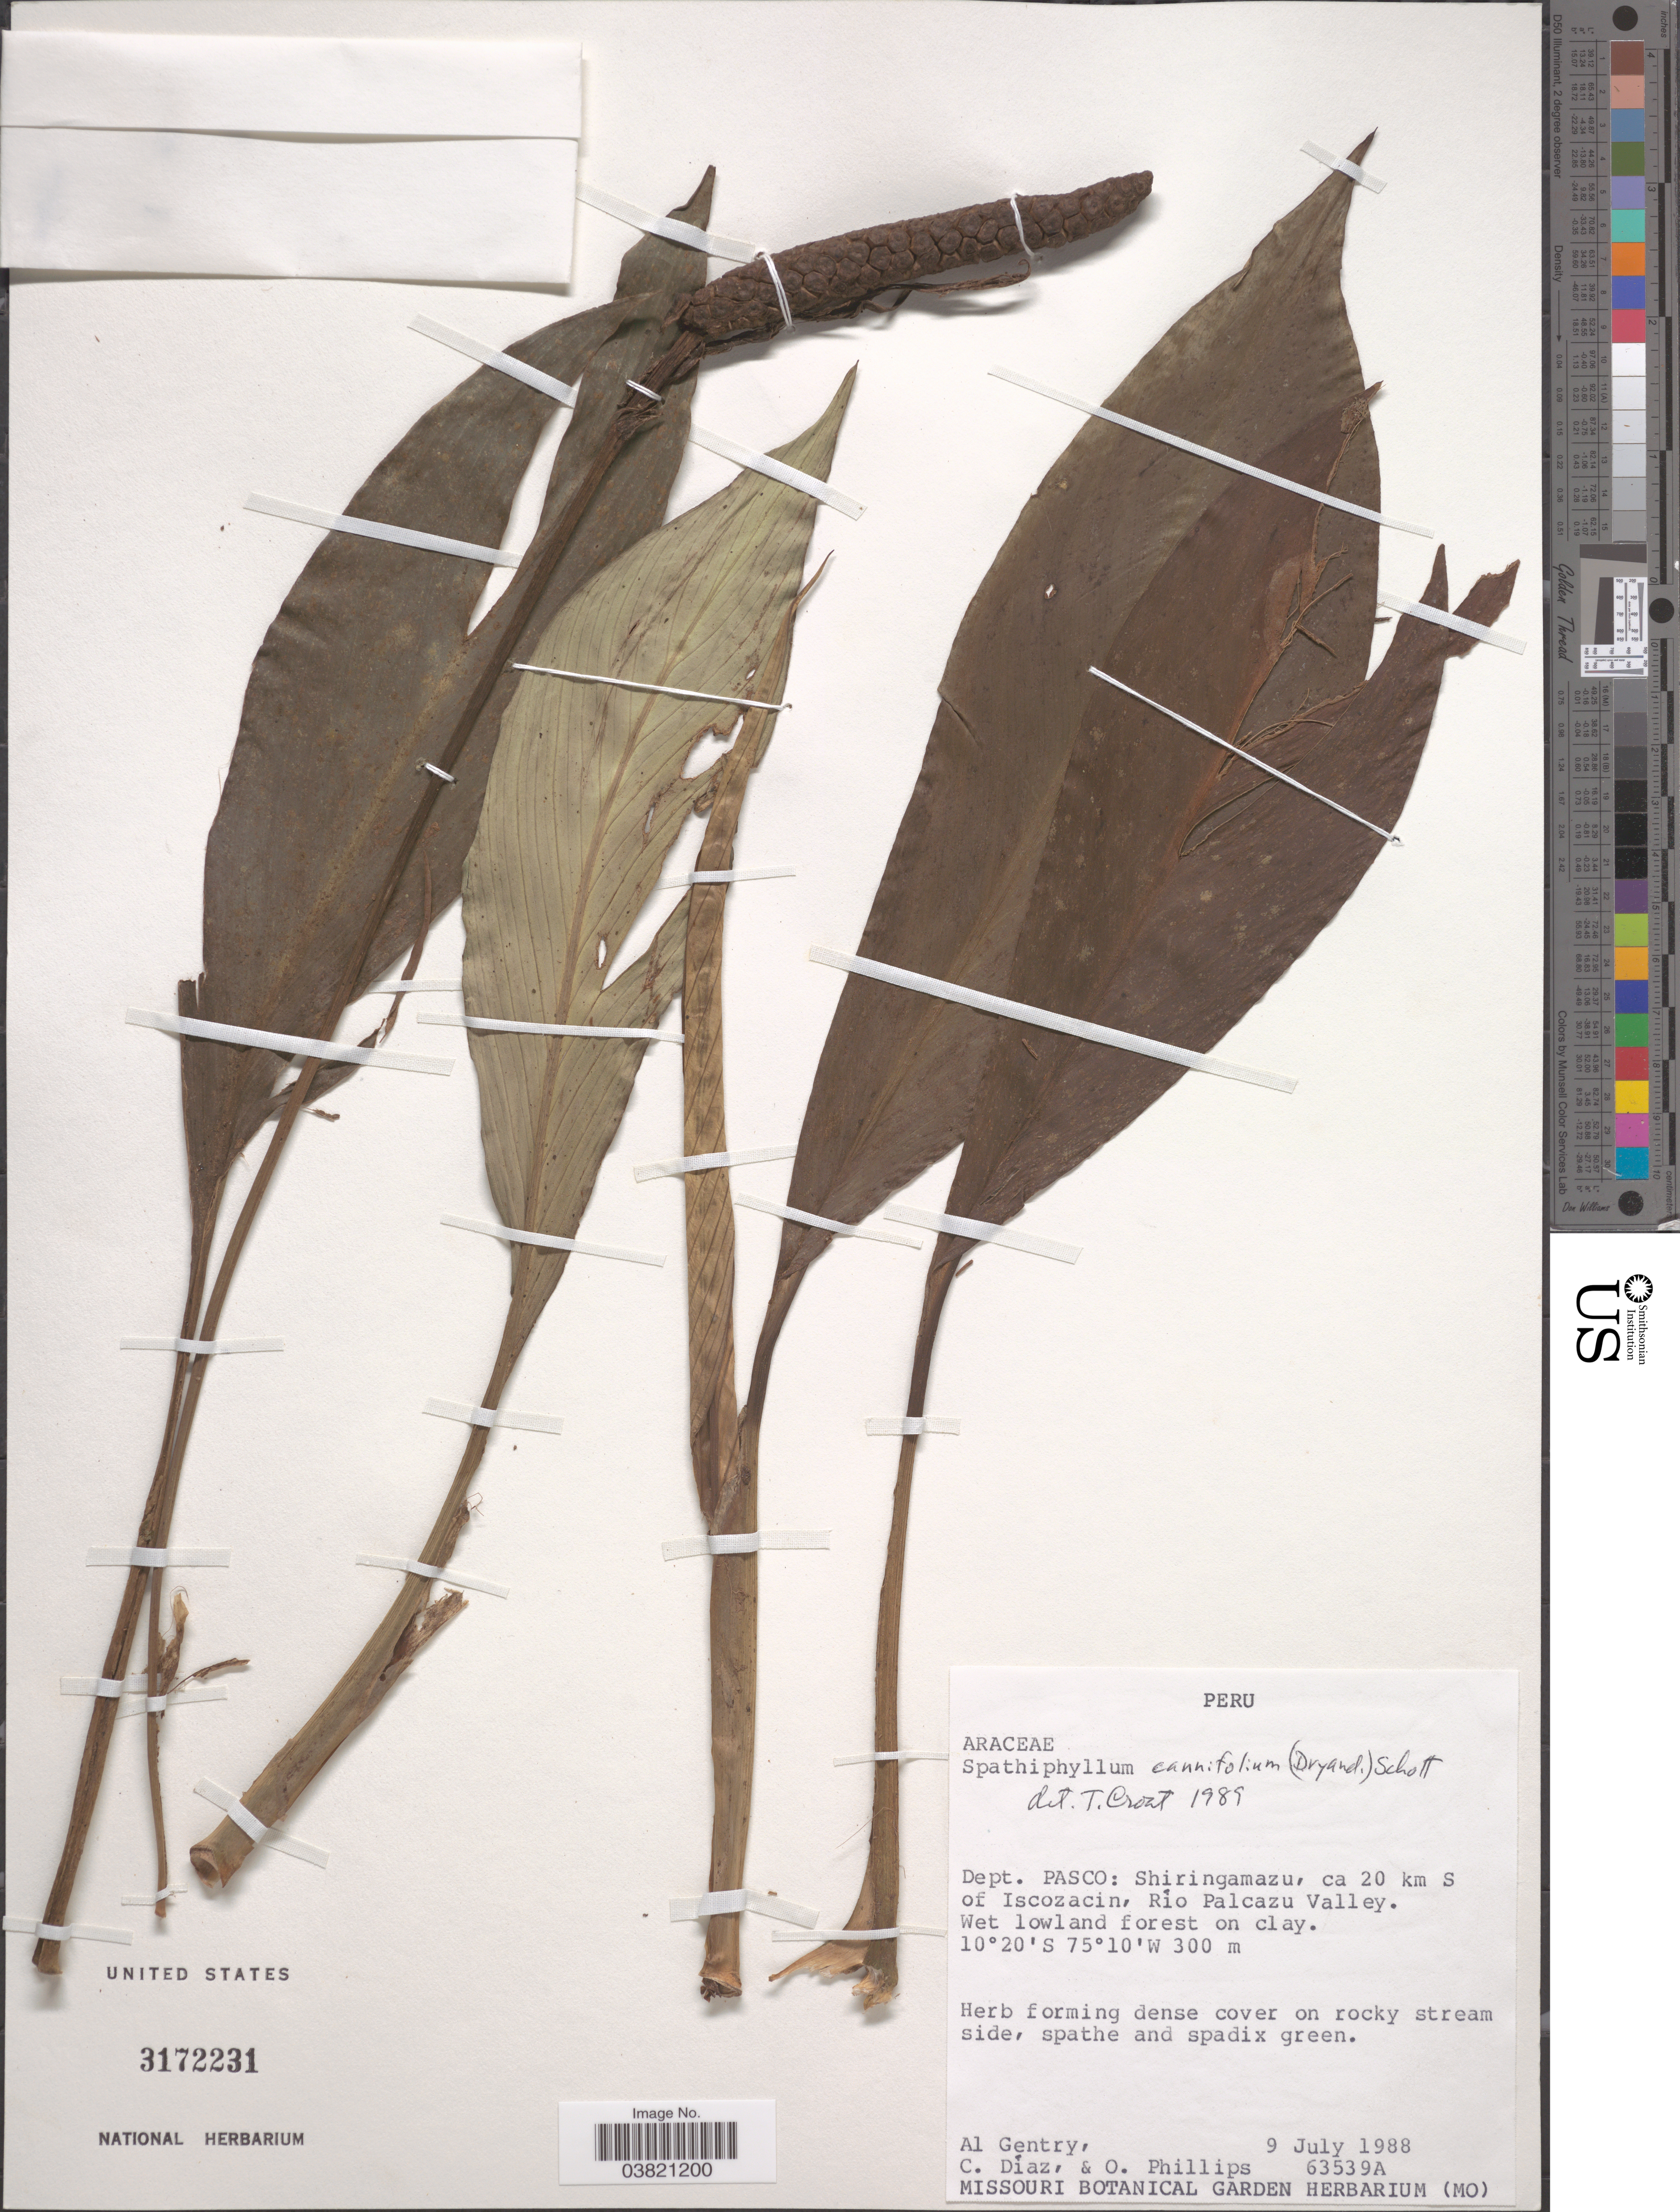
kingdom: Plantae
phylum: Tracheophyta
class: Liliopsida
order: Alismatales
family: Araceae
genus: Spathiphyllum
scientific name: Spathiphyllum cannifolium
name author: (Dryand. ex Sims) Schott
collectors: A. H. Gentry, C. Díaz & O. Phillips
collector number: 63539A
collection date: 1988-07-09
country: Peru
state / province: Pasco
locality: Dept. Pasco: Shiringamazu, ca 20 km S of Iscozacin, Río Palcazu Valley.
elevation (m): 300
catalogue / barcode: US 3172231